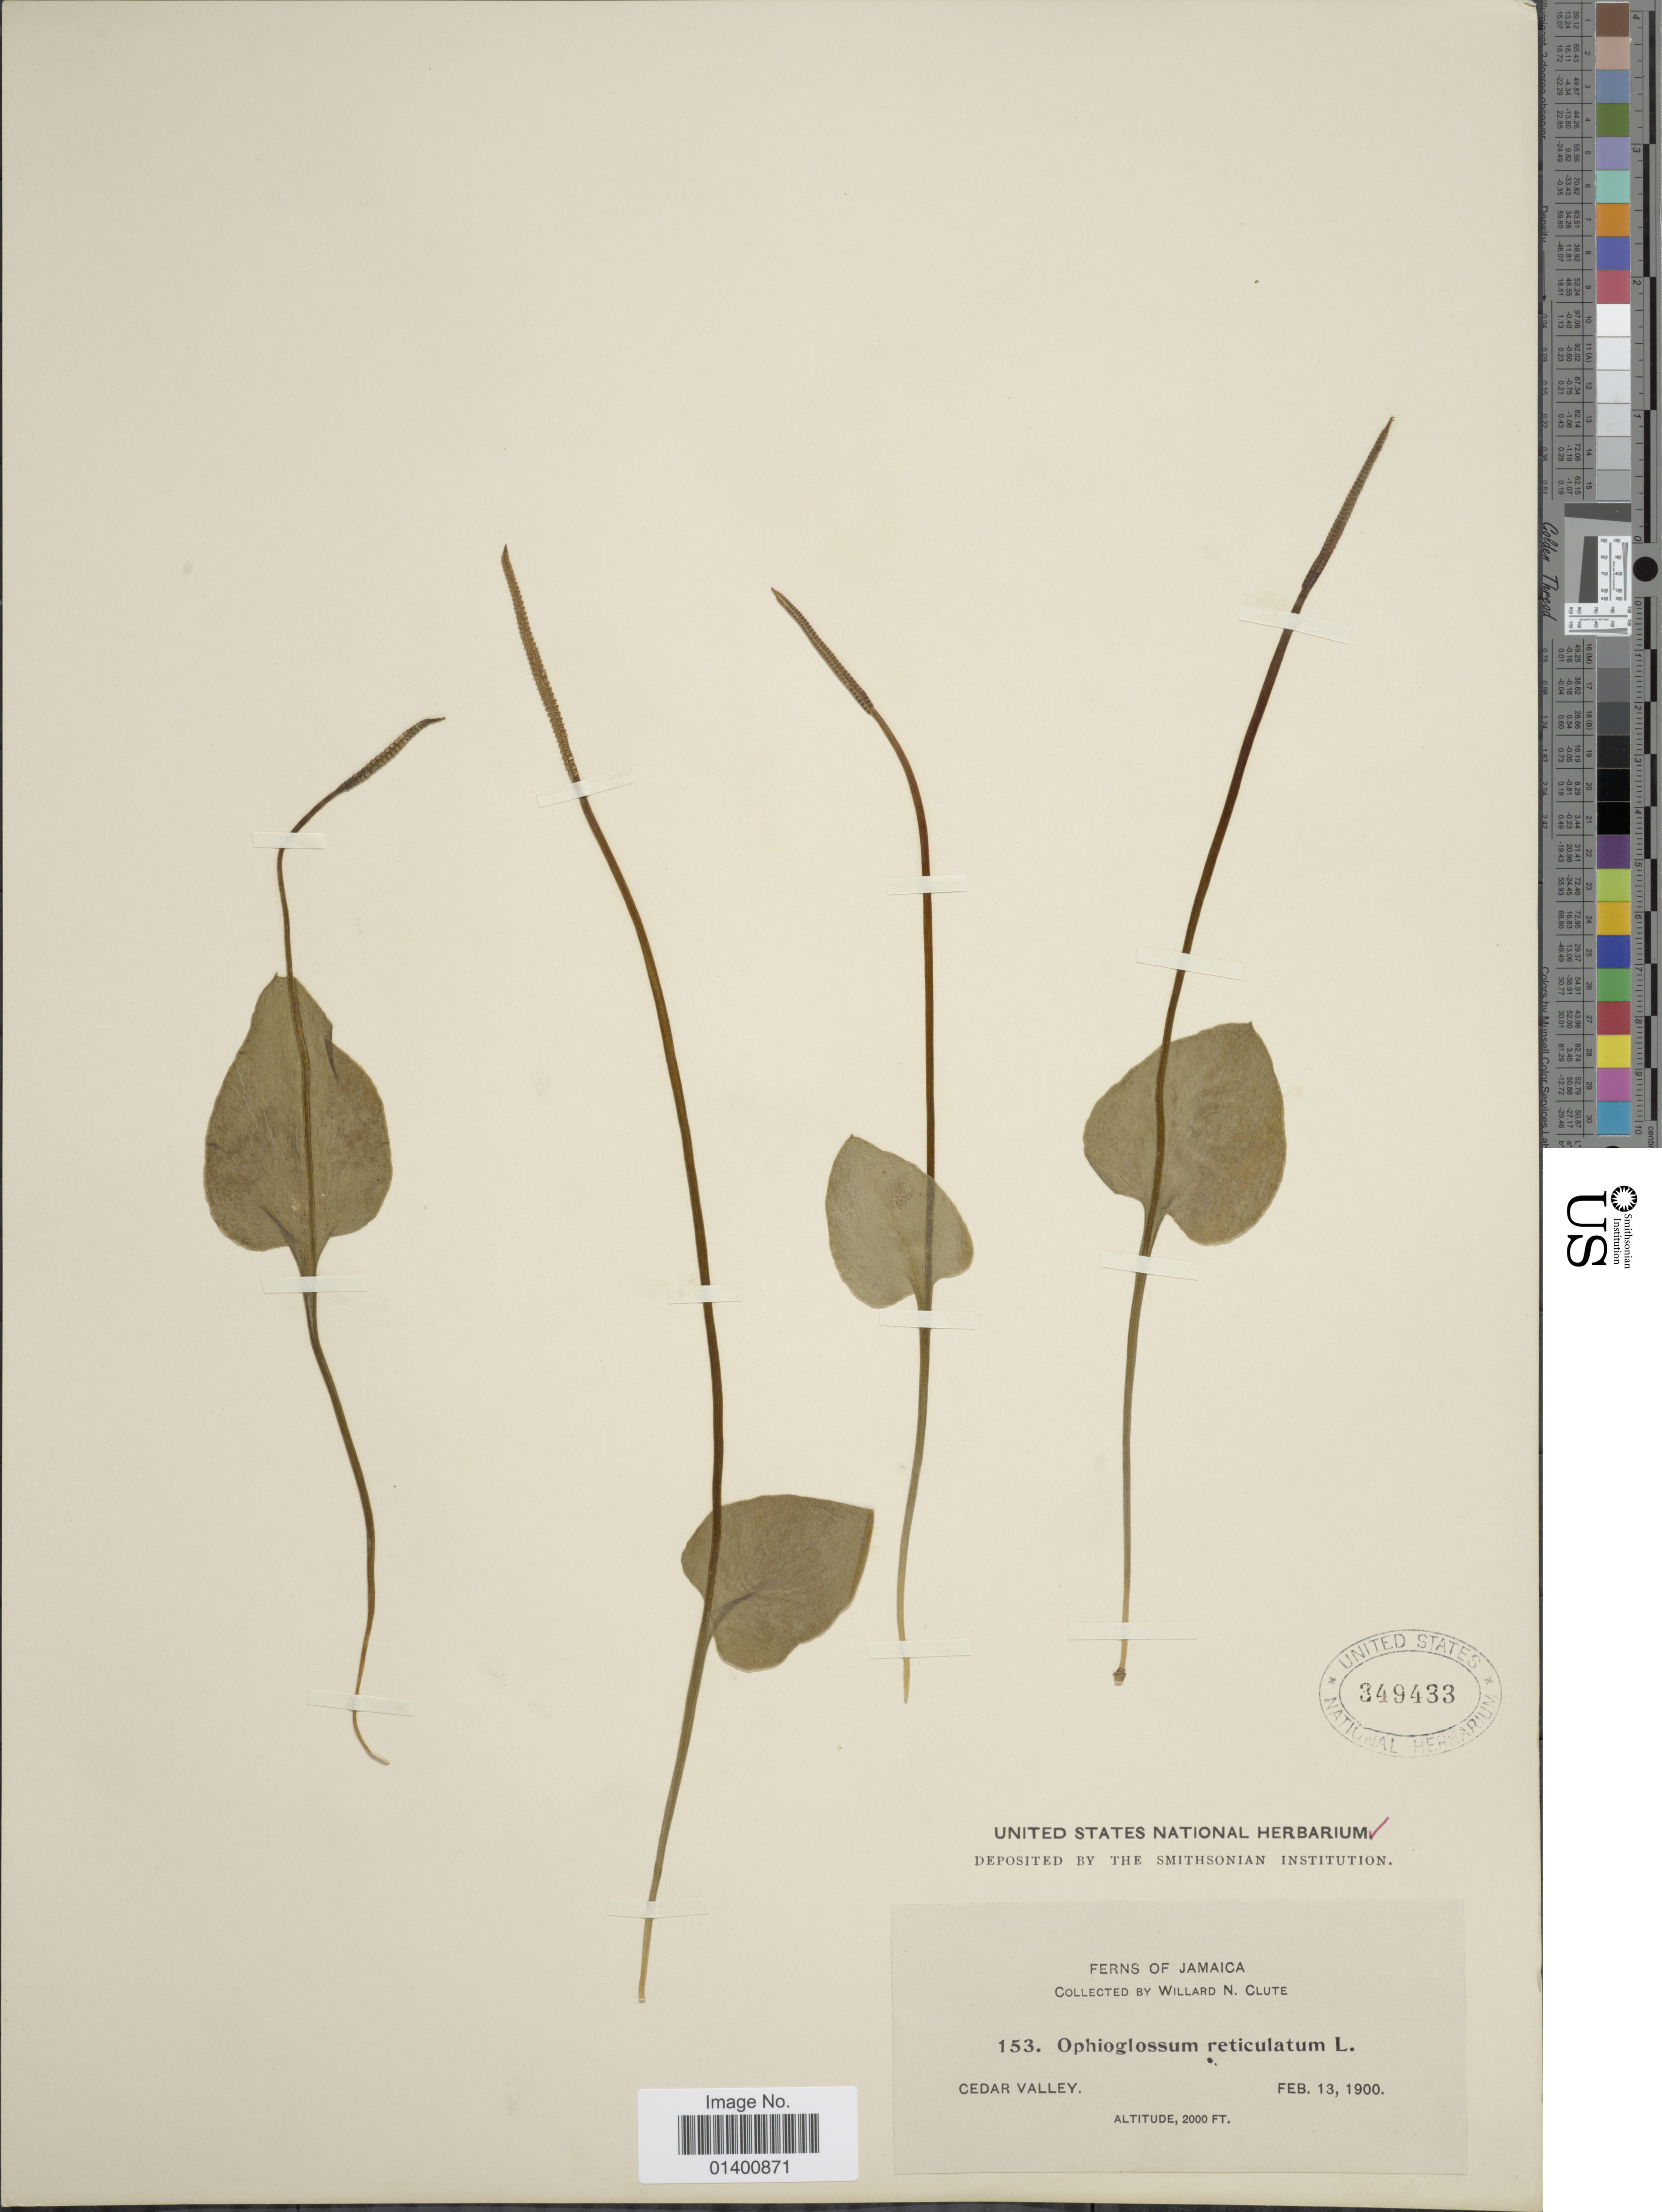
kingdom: Plantae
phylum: Tracheophyta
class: Polypodiopsida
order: Ophioglossales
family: Ophioglossaceae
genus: Ophioglossum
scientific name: Ophioglossum reticulatum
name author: L.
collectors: W. N. Clute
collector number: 153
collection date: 1900-02-13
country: Jamaica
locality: Cedar valley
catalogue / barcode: US 349433